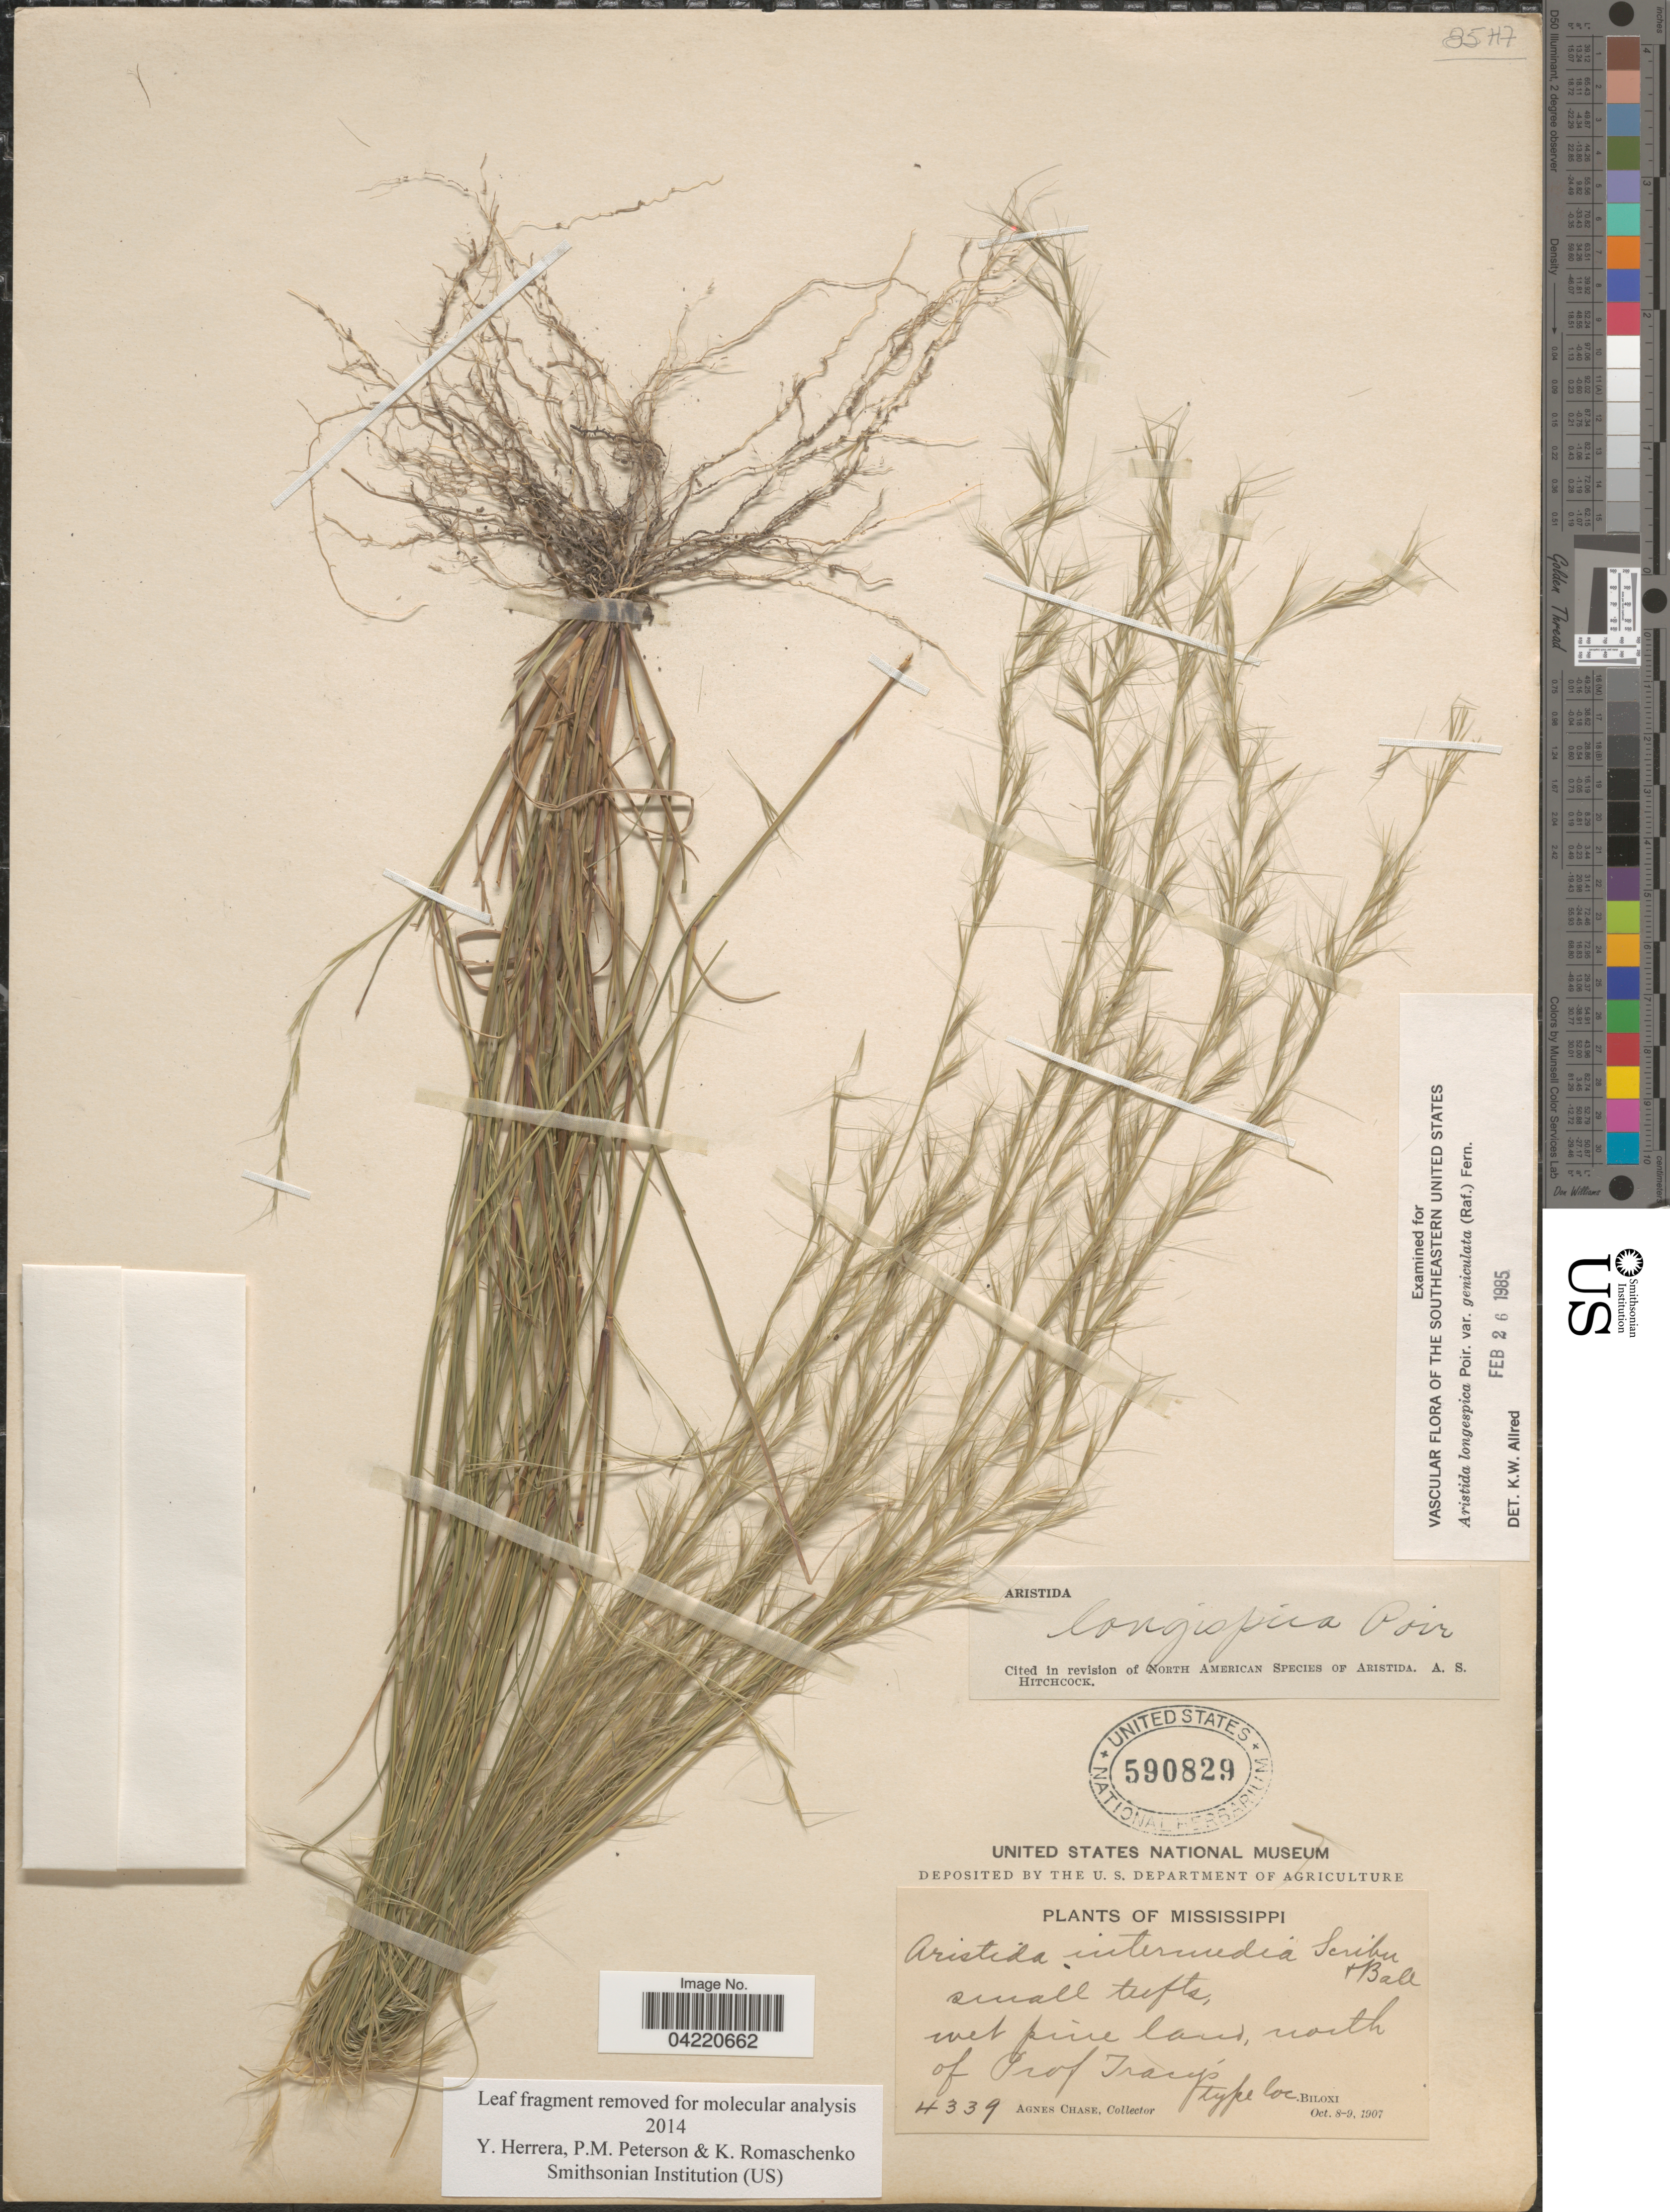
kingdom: Plantae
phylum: Tracheophyta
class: Liliopsida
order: Poales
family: Poaceae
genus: Aristida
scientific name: Aristida longespica var. geniculata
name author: (Raf.) Fernald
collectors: A. Chase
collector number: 4339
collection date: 1907-10-08/1907-10-09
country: United States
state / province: Mississippi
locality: North of Prof Tracy's. Biloxi.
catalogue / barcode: US 590829